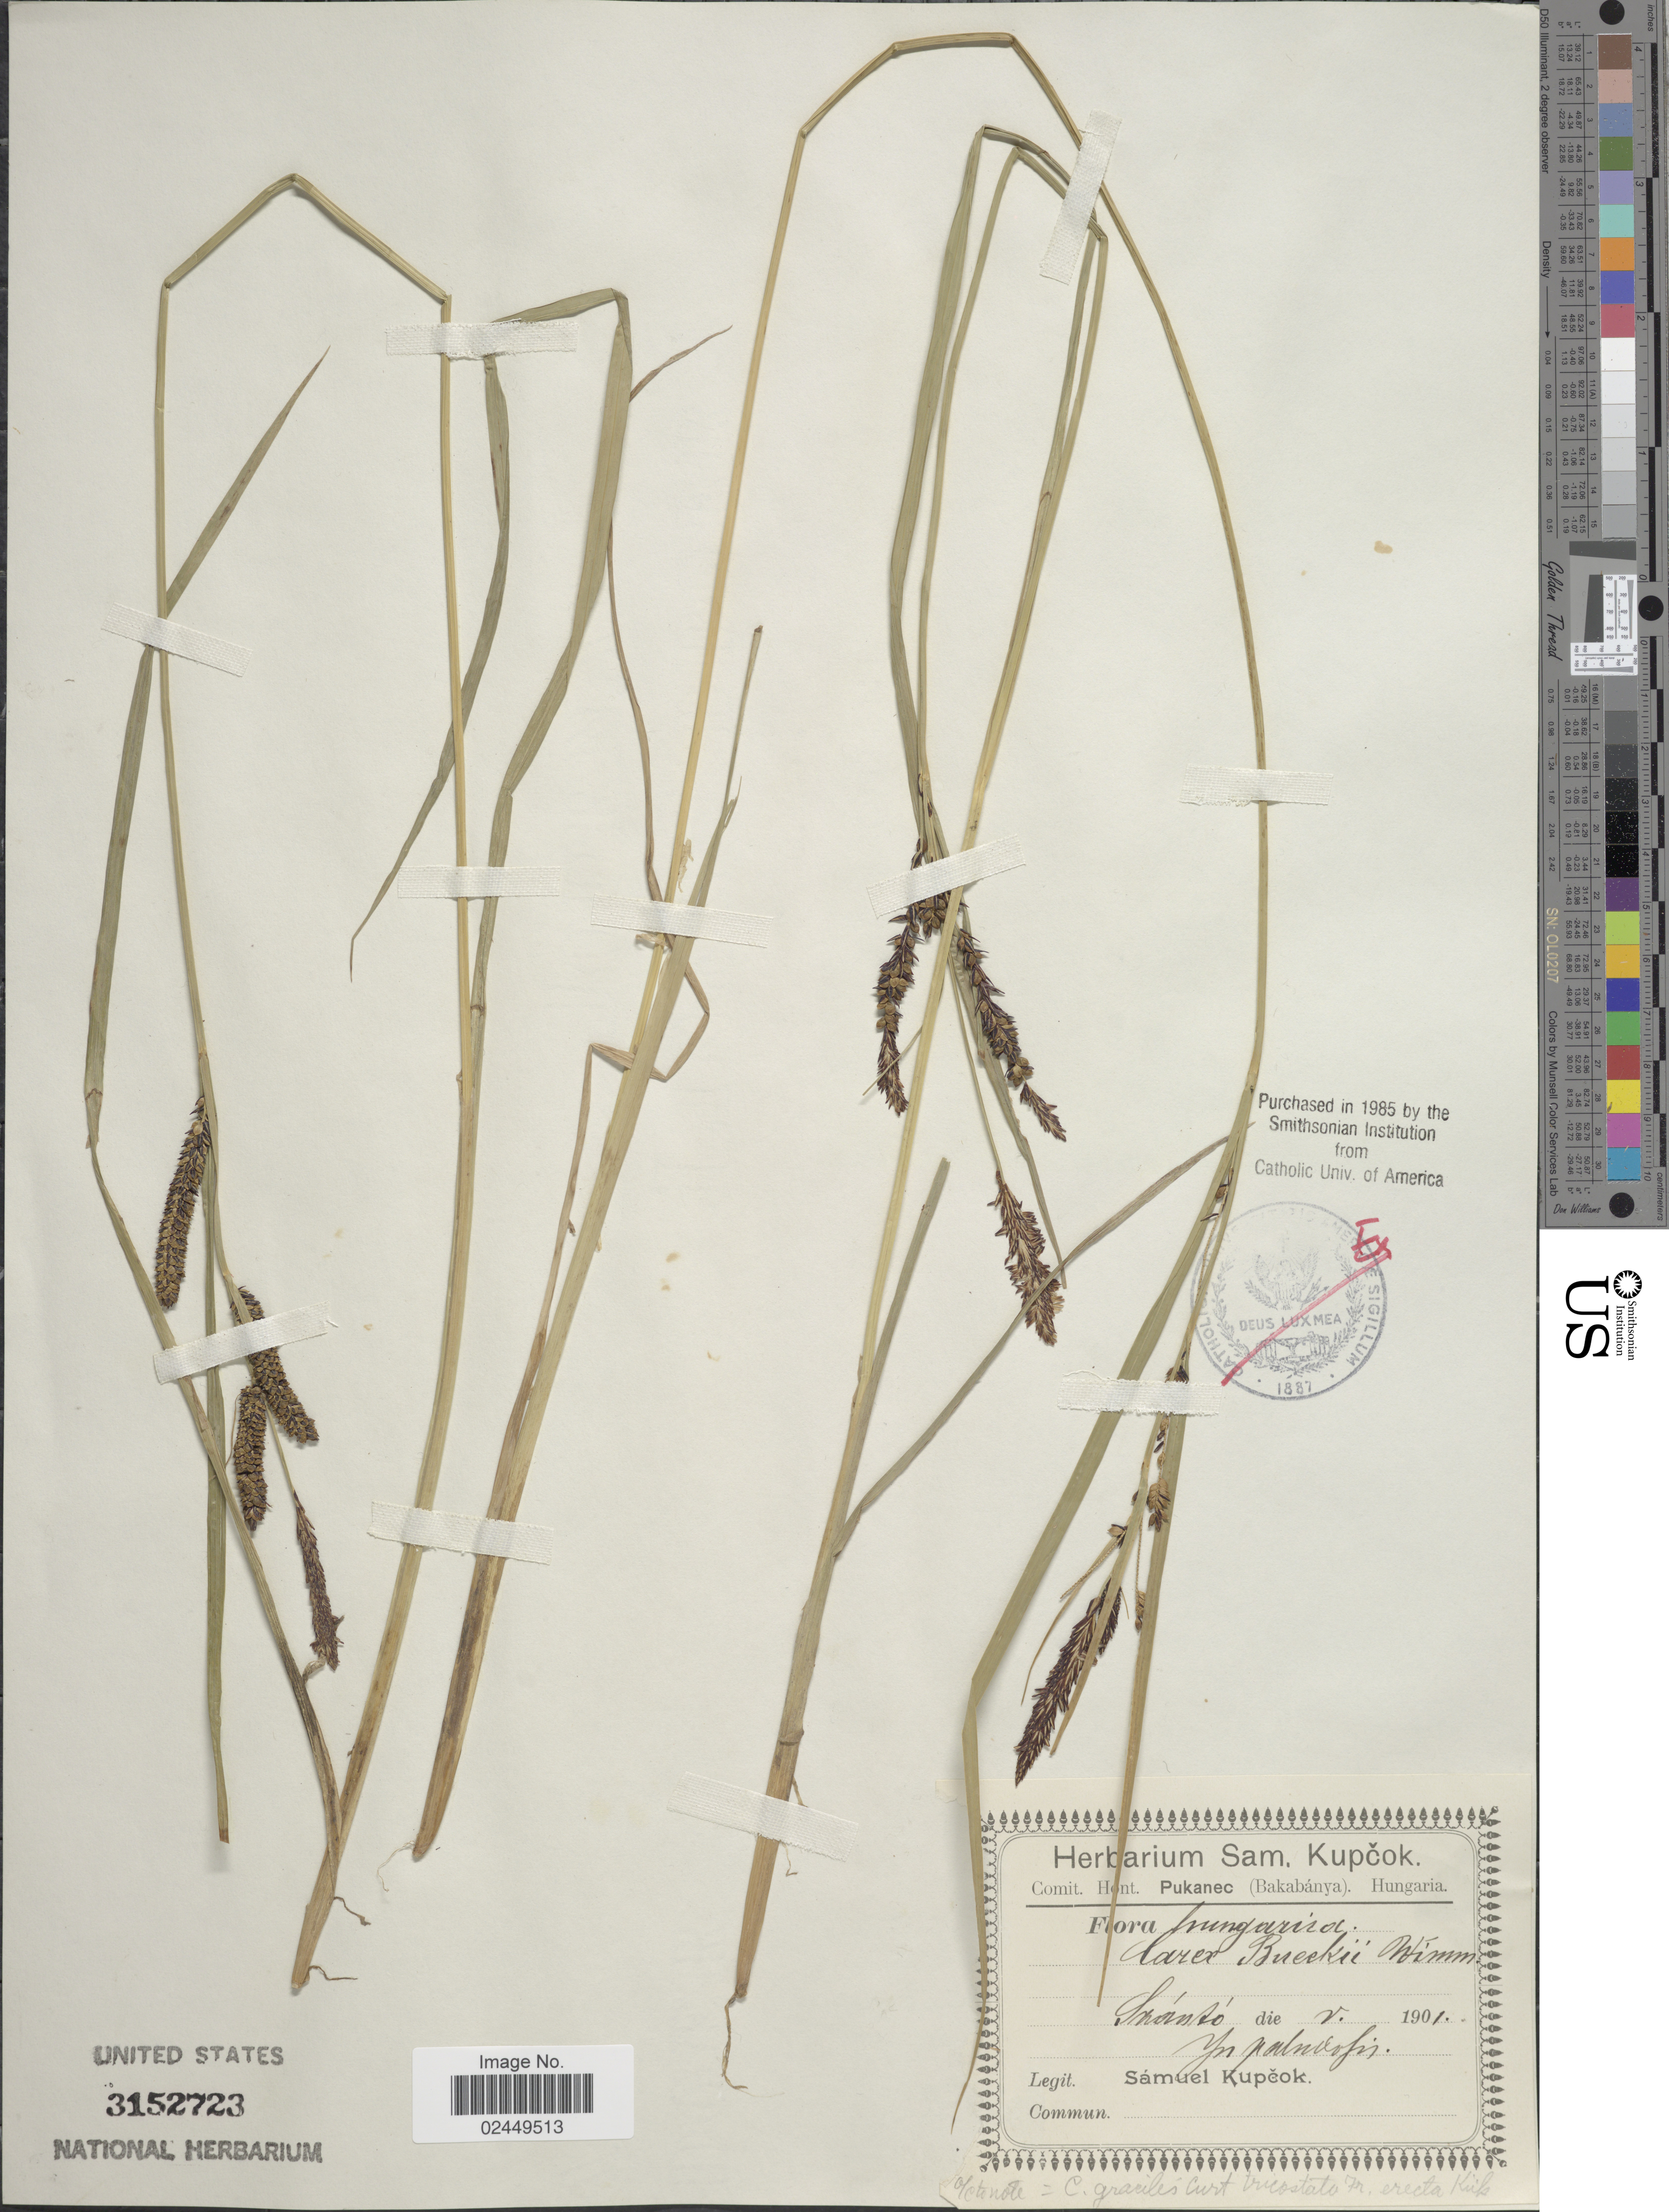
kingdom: Plantae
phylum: Tracheophyta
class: Liliopsida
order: Poales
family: Cyperaceae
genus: Carex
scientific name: Carex acuta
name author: L.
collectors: S. Kupcok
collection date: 1901-05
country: Hungary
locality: Comit. Hont Pukanec (Bakabanya). Hungaria. Sranto[interpreted], [illegible text] paludofis.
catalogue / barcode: US 3152723